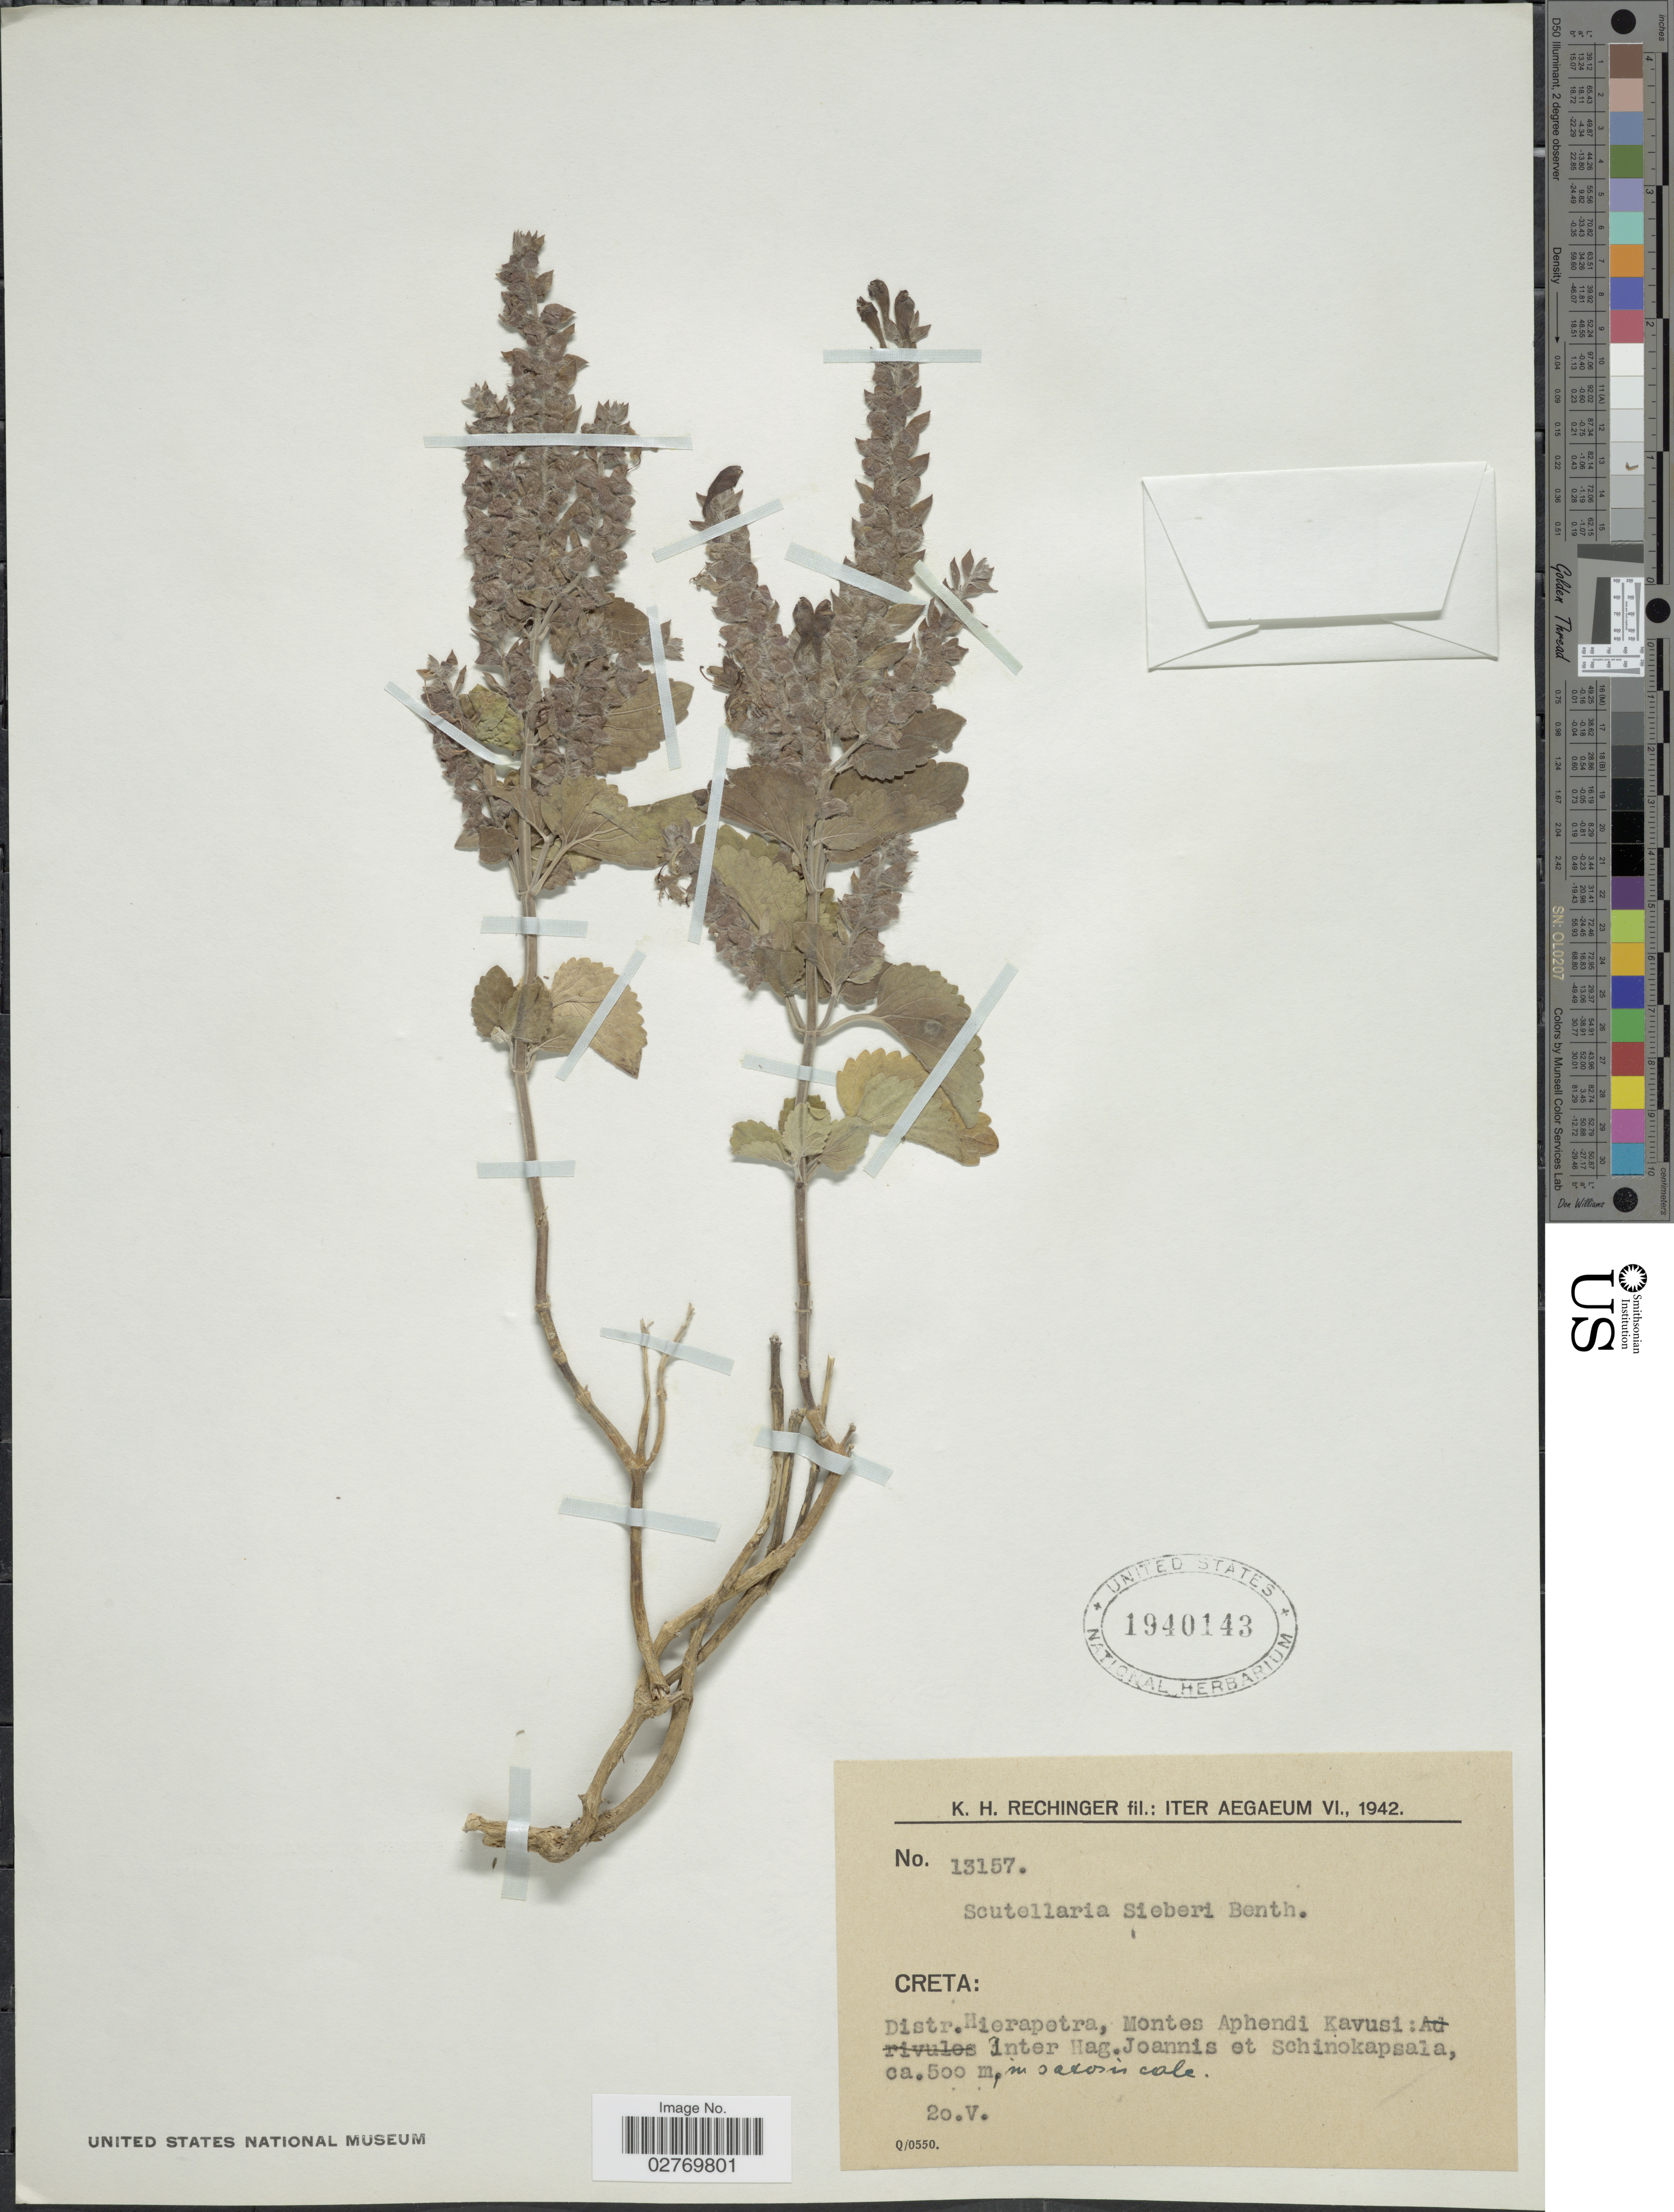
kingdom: Plantae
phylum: Tracheophyta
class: Magnoliopsida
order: Lamiales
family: Lamiaceae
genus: Scutellaria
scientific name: Scutellaria sieberi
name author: Benth.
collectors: K. H. Rechinger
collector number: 13157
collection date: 1942-05-20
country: Greece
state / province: Crete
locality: Iter Aegaeum. Creta: Distr. Hierapetra, Montes Aphendi Kavusi: inter Hag. Joannis et Schinokapsala.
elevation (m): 500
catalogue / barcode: US 1940143